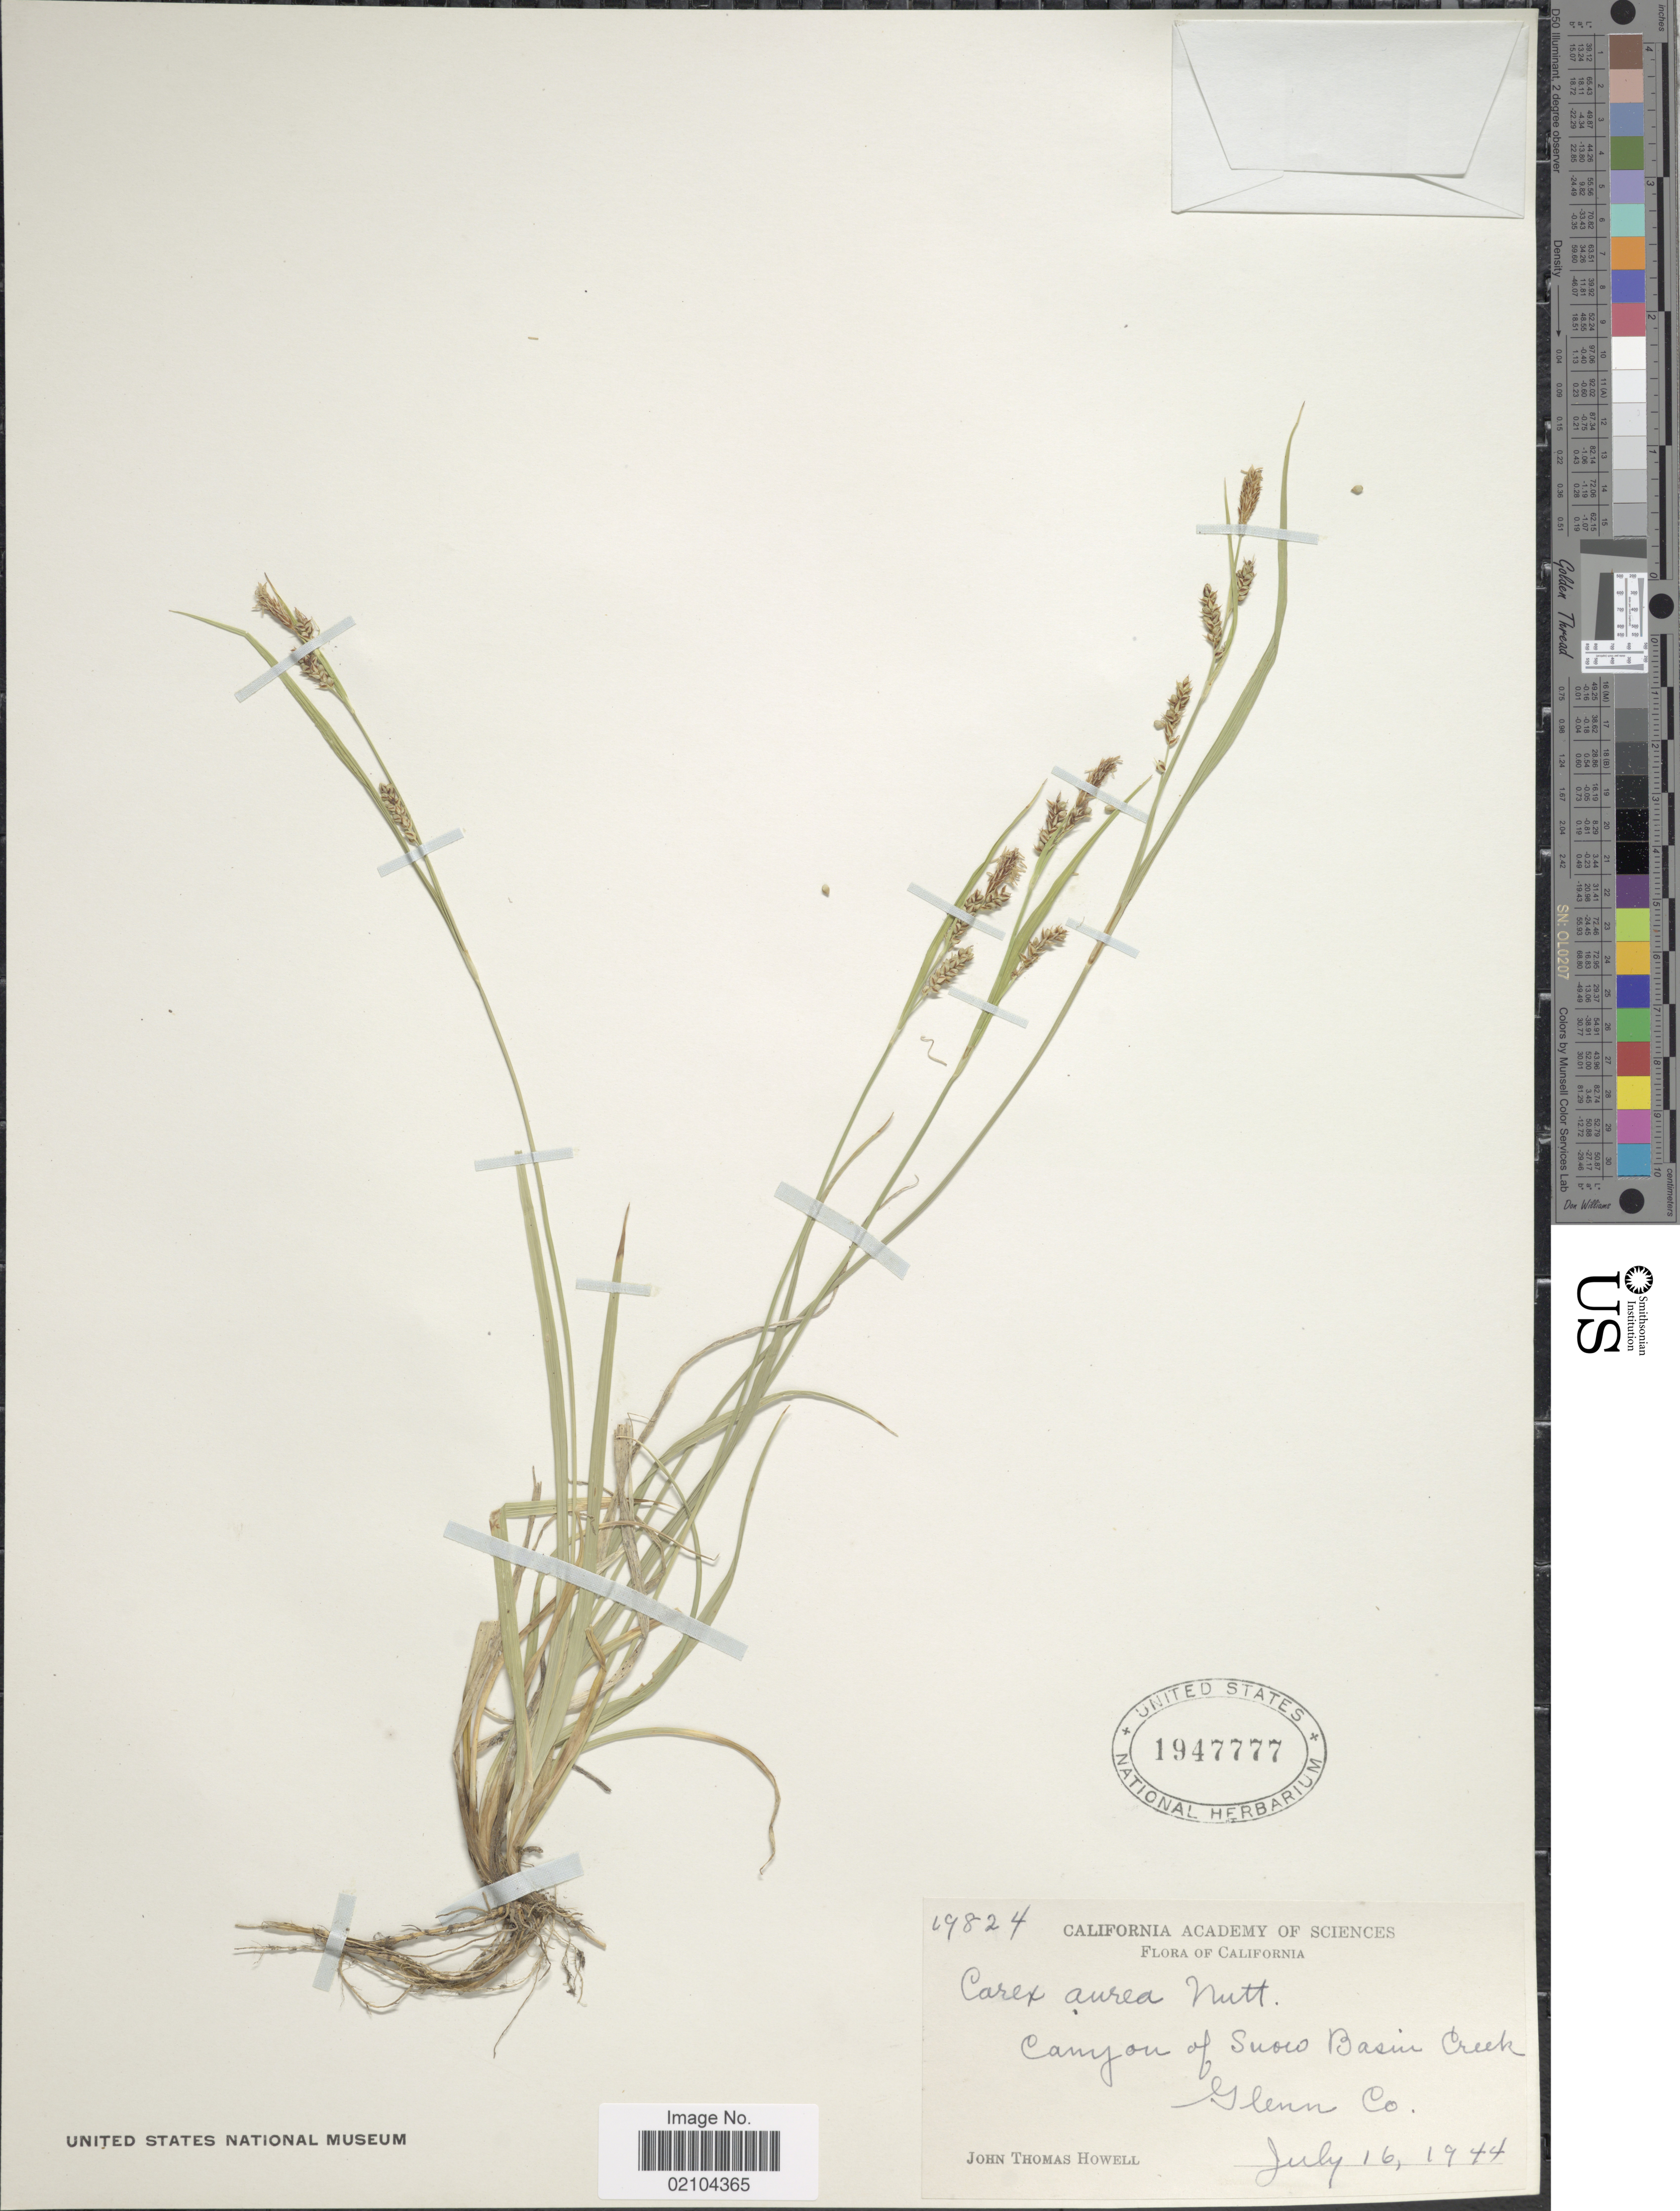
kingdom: Plantae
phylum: Tracheophyta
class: Liliopsida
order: Poales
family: Cyperaceae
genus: Carex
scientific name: Carex aurea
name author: Nutt.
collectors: J. T. Howell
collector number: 19824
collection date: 1944-07-16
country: United States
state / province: California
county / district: Glenn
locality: Canyon of Snow Basin Creek, Glenn Co.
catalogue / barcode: US 1947777